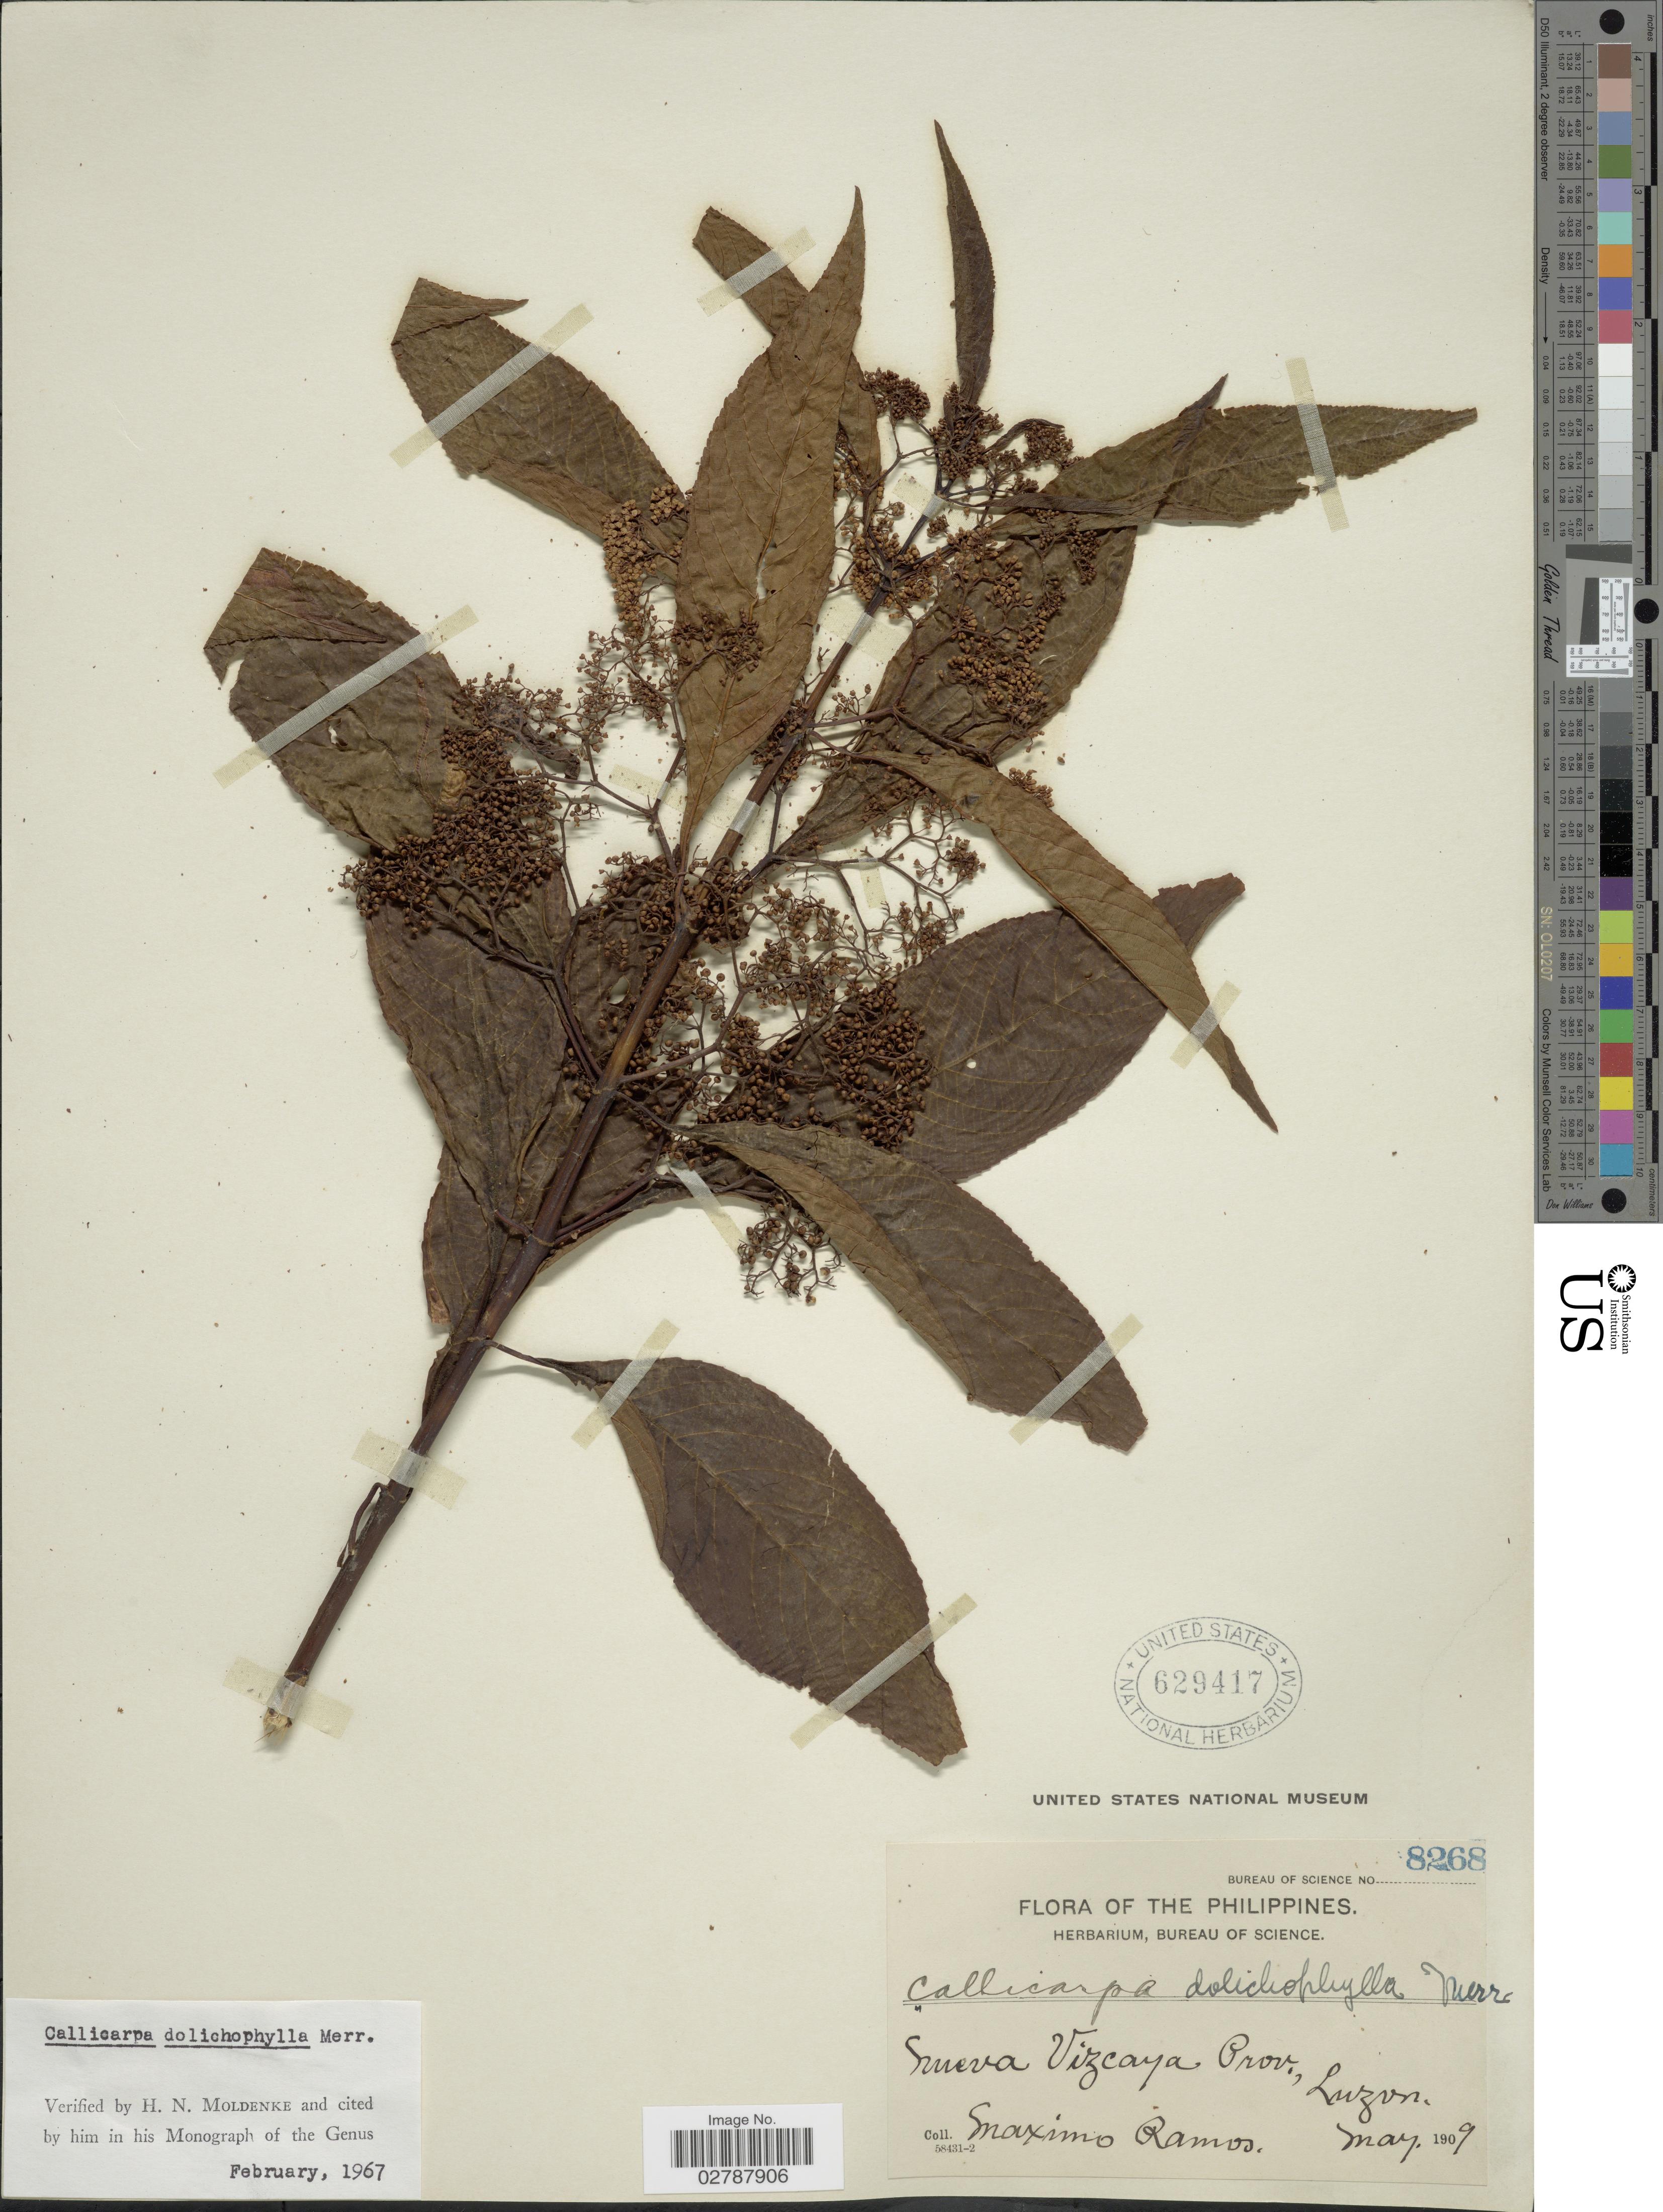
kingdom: Plantae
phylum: Tracheophyta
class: Magnoliopsida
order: Lamiales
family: Lamiaceae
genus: Callicarpa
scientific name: Callicarpa dolichophylla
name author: Merr.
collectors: M. Ramos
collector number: Bureau of Science8268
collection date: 1909-05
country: Philippines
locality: Nueva Vizcaya Prov., Luzon.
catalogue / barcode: US 629417